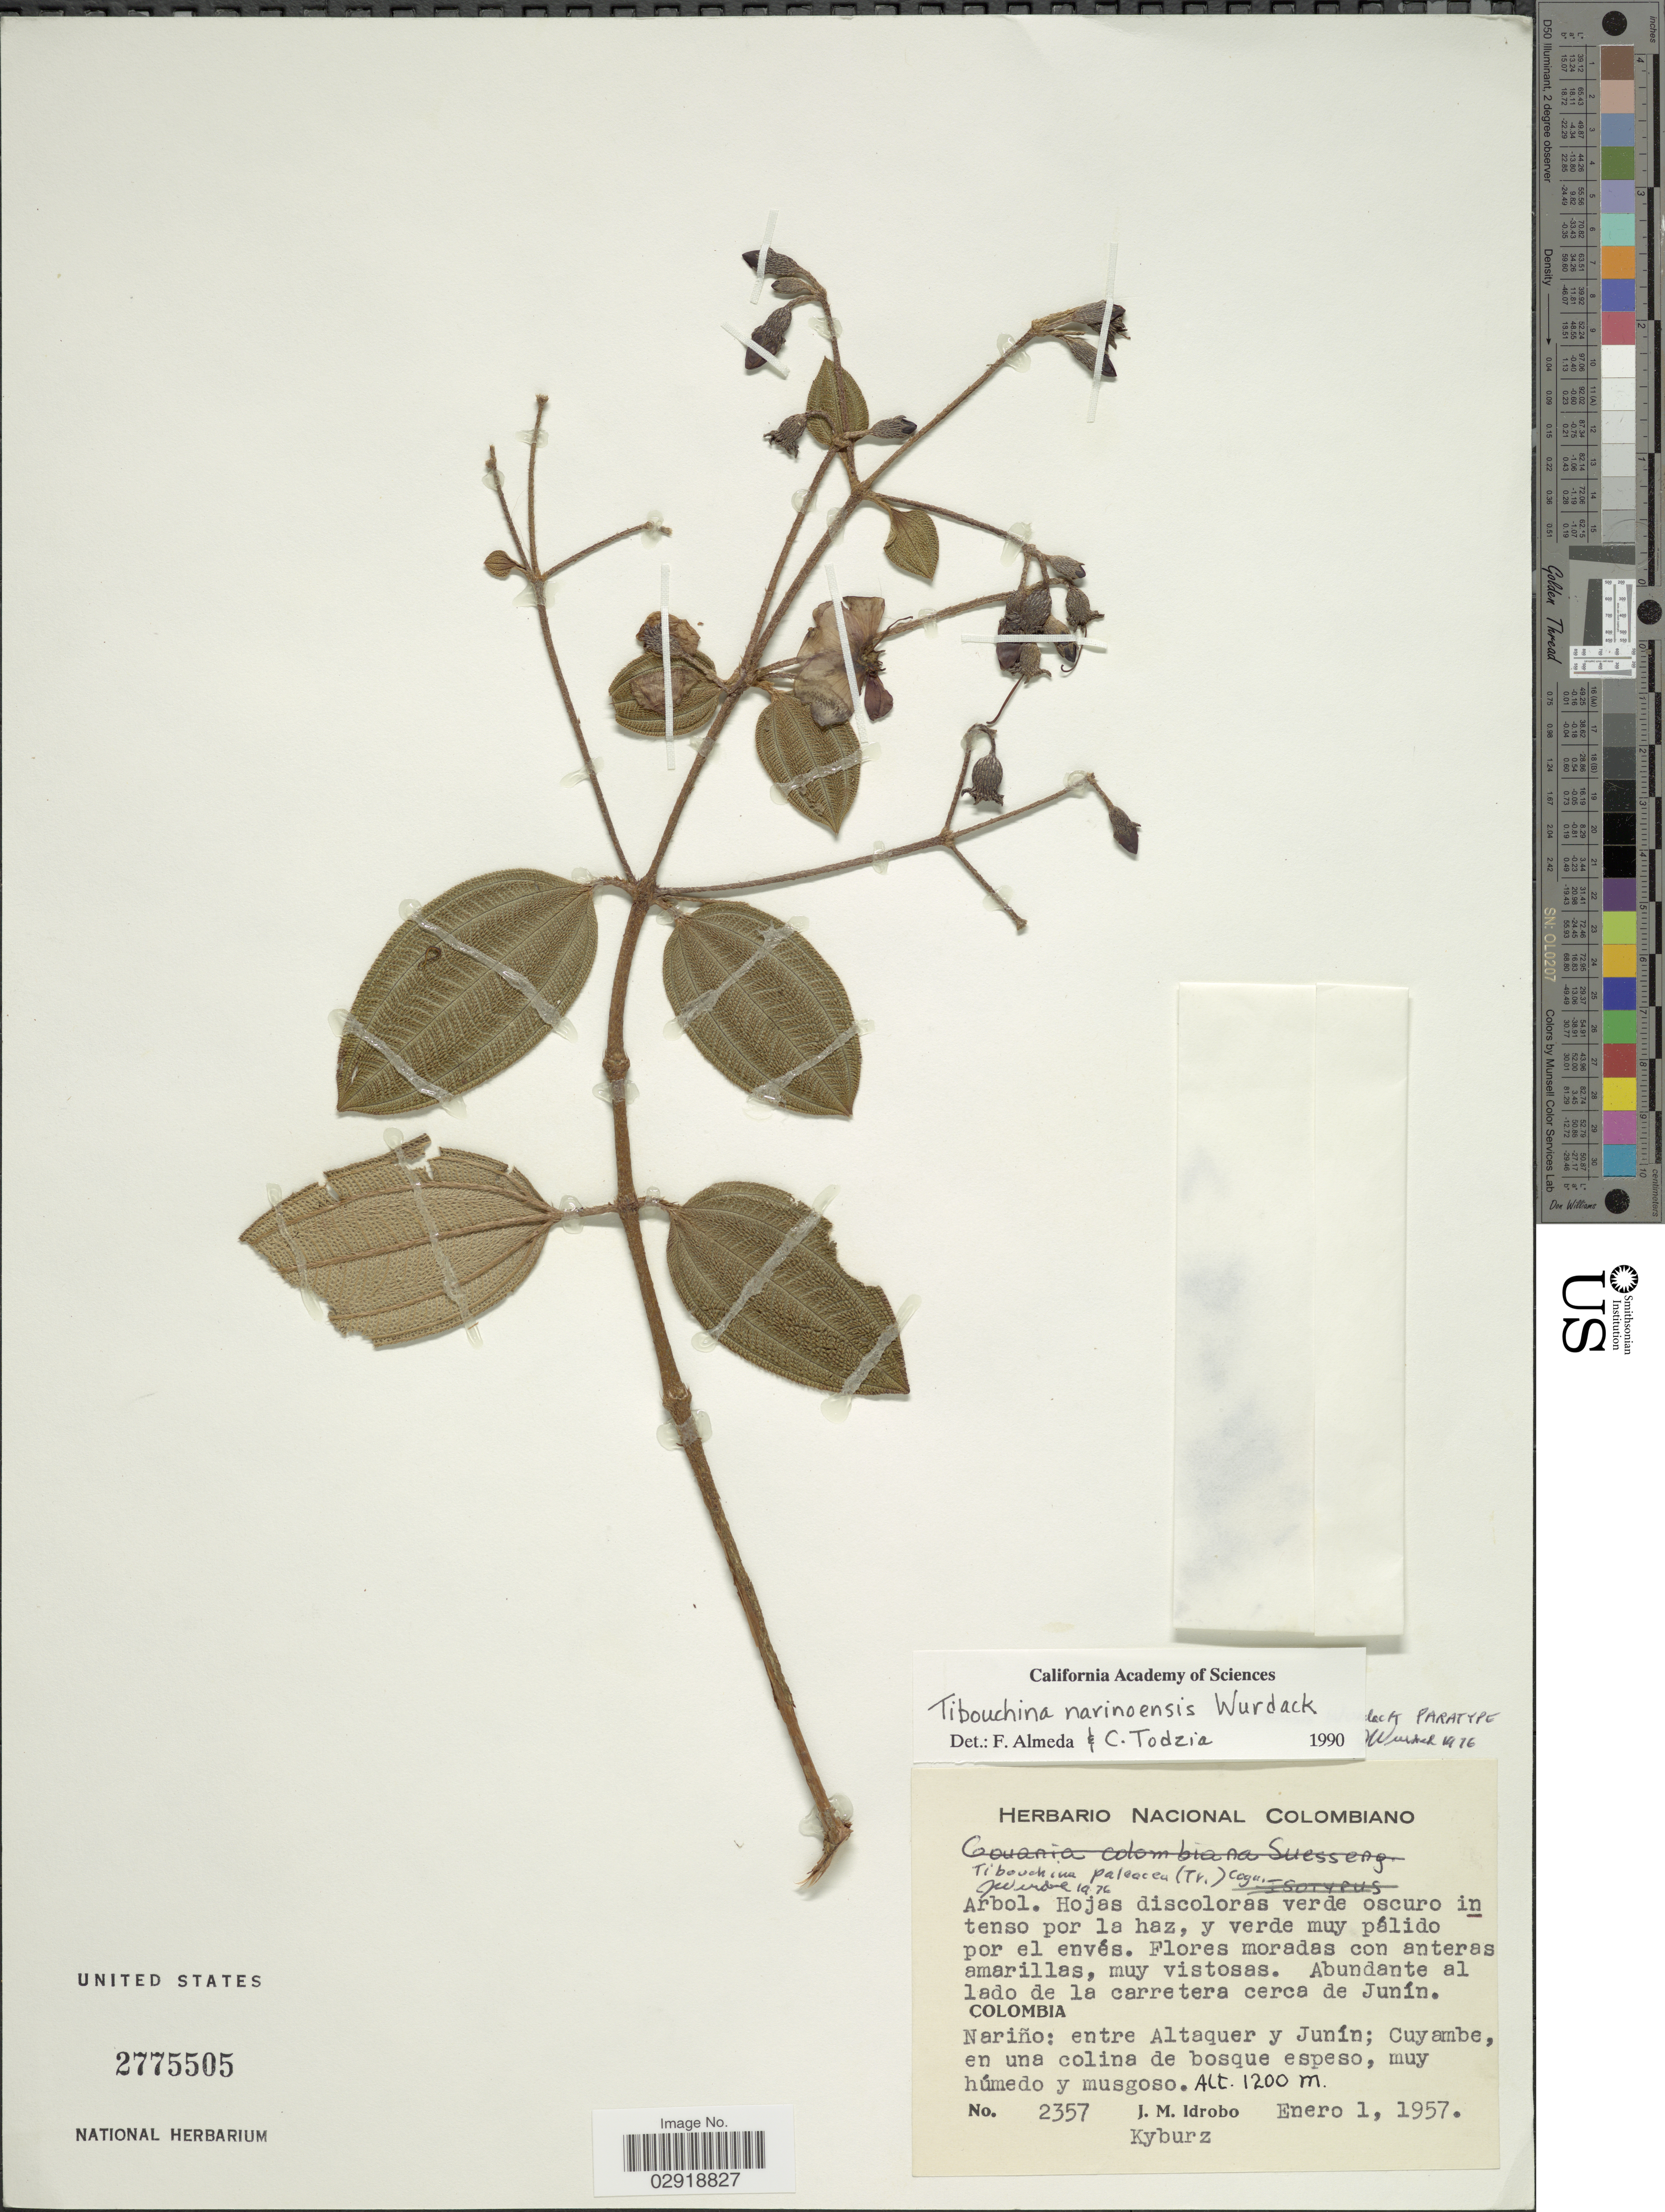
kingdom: Plantae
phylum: Tracheophyta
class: Magnoliopsida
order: Myrtales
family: Melastomataceae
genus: Andesanthus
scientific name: Andesanthus narinoensis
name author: (Wurdack) P.J.F. Guim. & Michelang.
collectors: J. M. Idrobo & -. Kyburz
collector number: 2357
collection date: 1957-01-01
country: Colombia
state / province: Nariño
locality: Entre Altaquer y Junín; Cuyambe, en una colina de bosque espeso, muy húmedo y musgoso.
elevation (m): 1200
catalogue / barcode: US 2775505